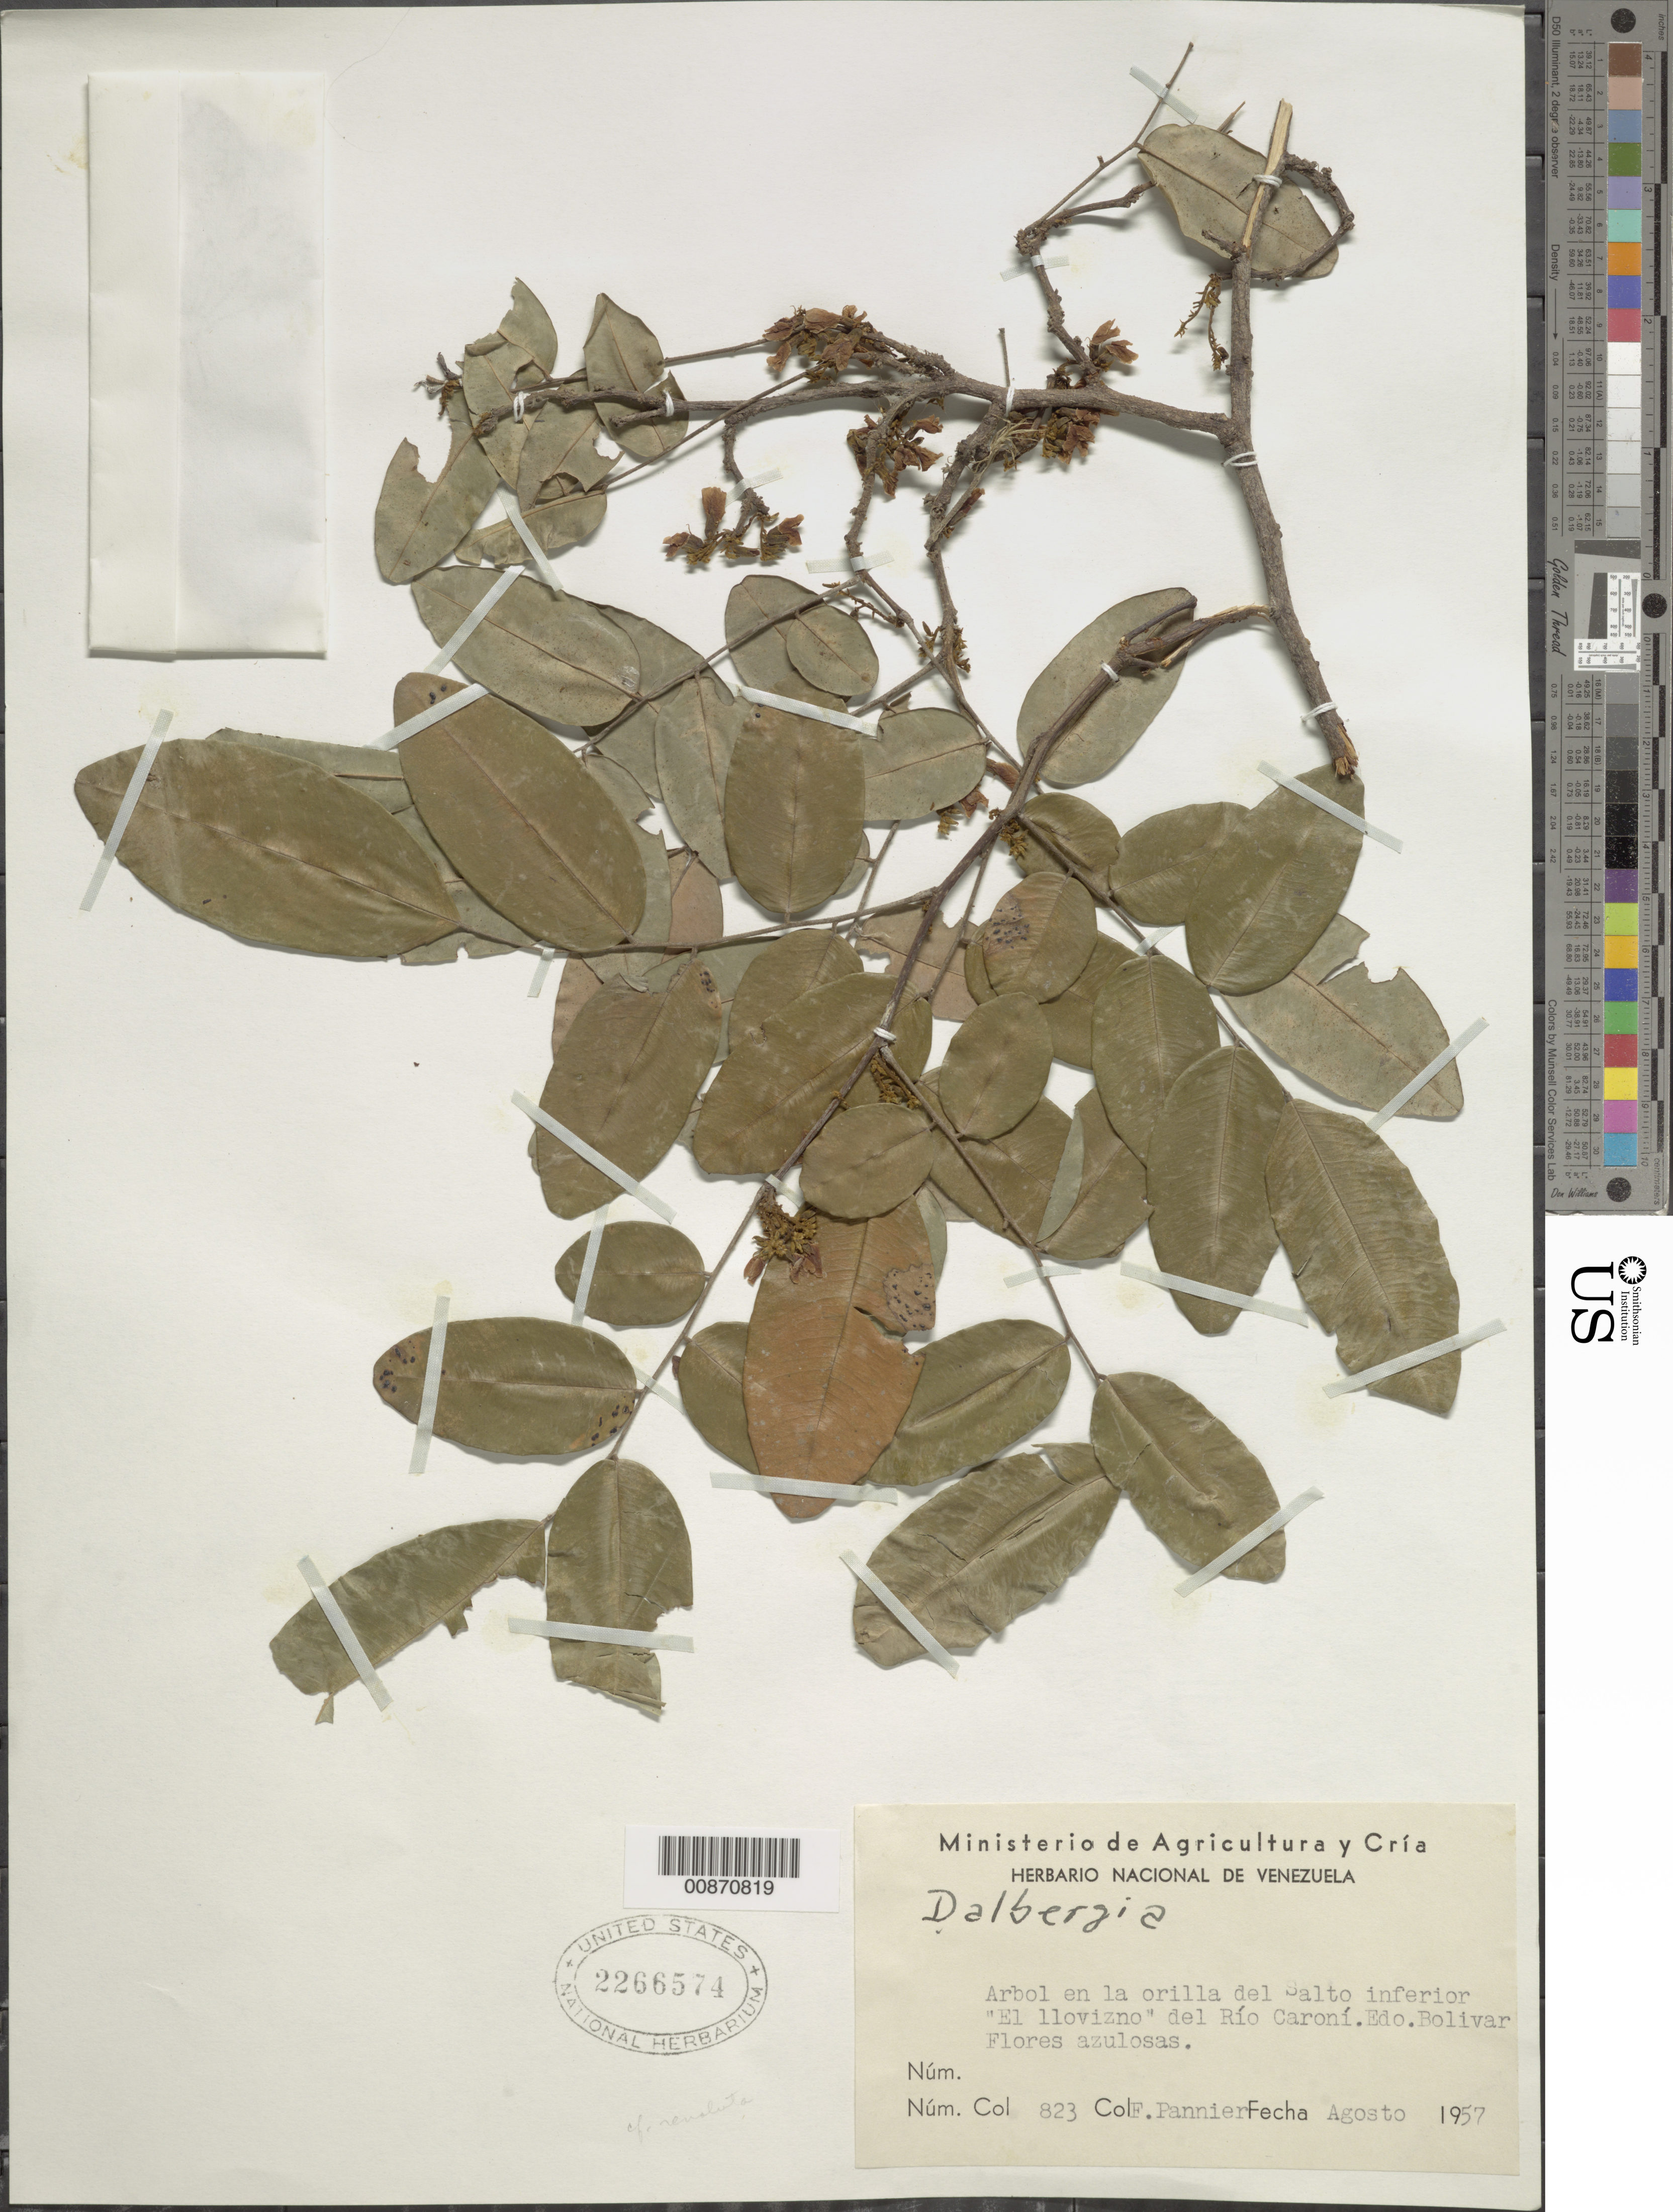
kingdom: Plantae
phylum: Tracheophyta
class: Magnoliopsida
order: Fabales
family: Fabaceae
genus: Dalbergia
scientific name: Dalbergia glauca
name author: (Desv.) Amshoff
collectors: F. Pannier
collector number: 823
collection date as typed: Aug-57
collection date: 1957-08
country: Venezuela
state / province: Bolívar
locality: Rio Caroní, Salto inferior "El Llovizno"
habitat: Orilla del salto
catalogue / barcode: US 2266574